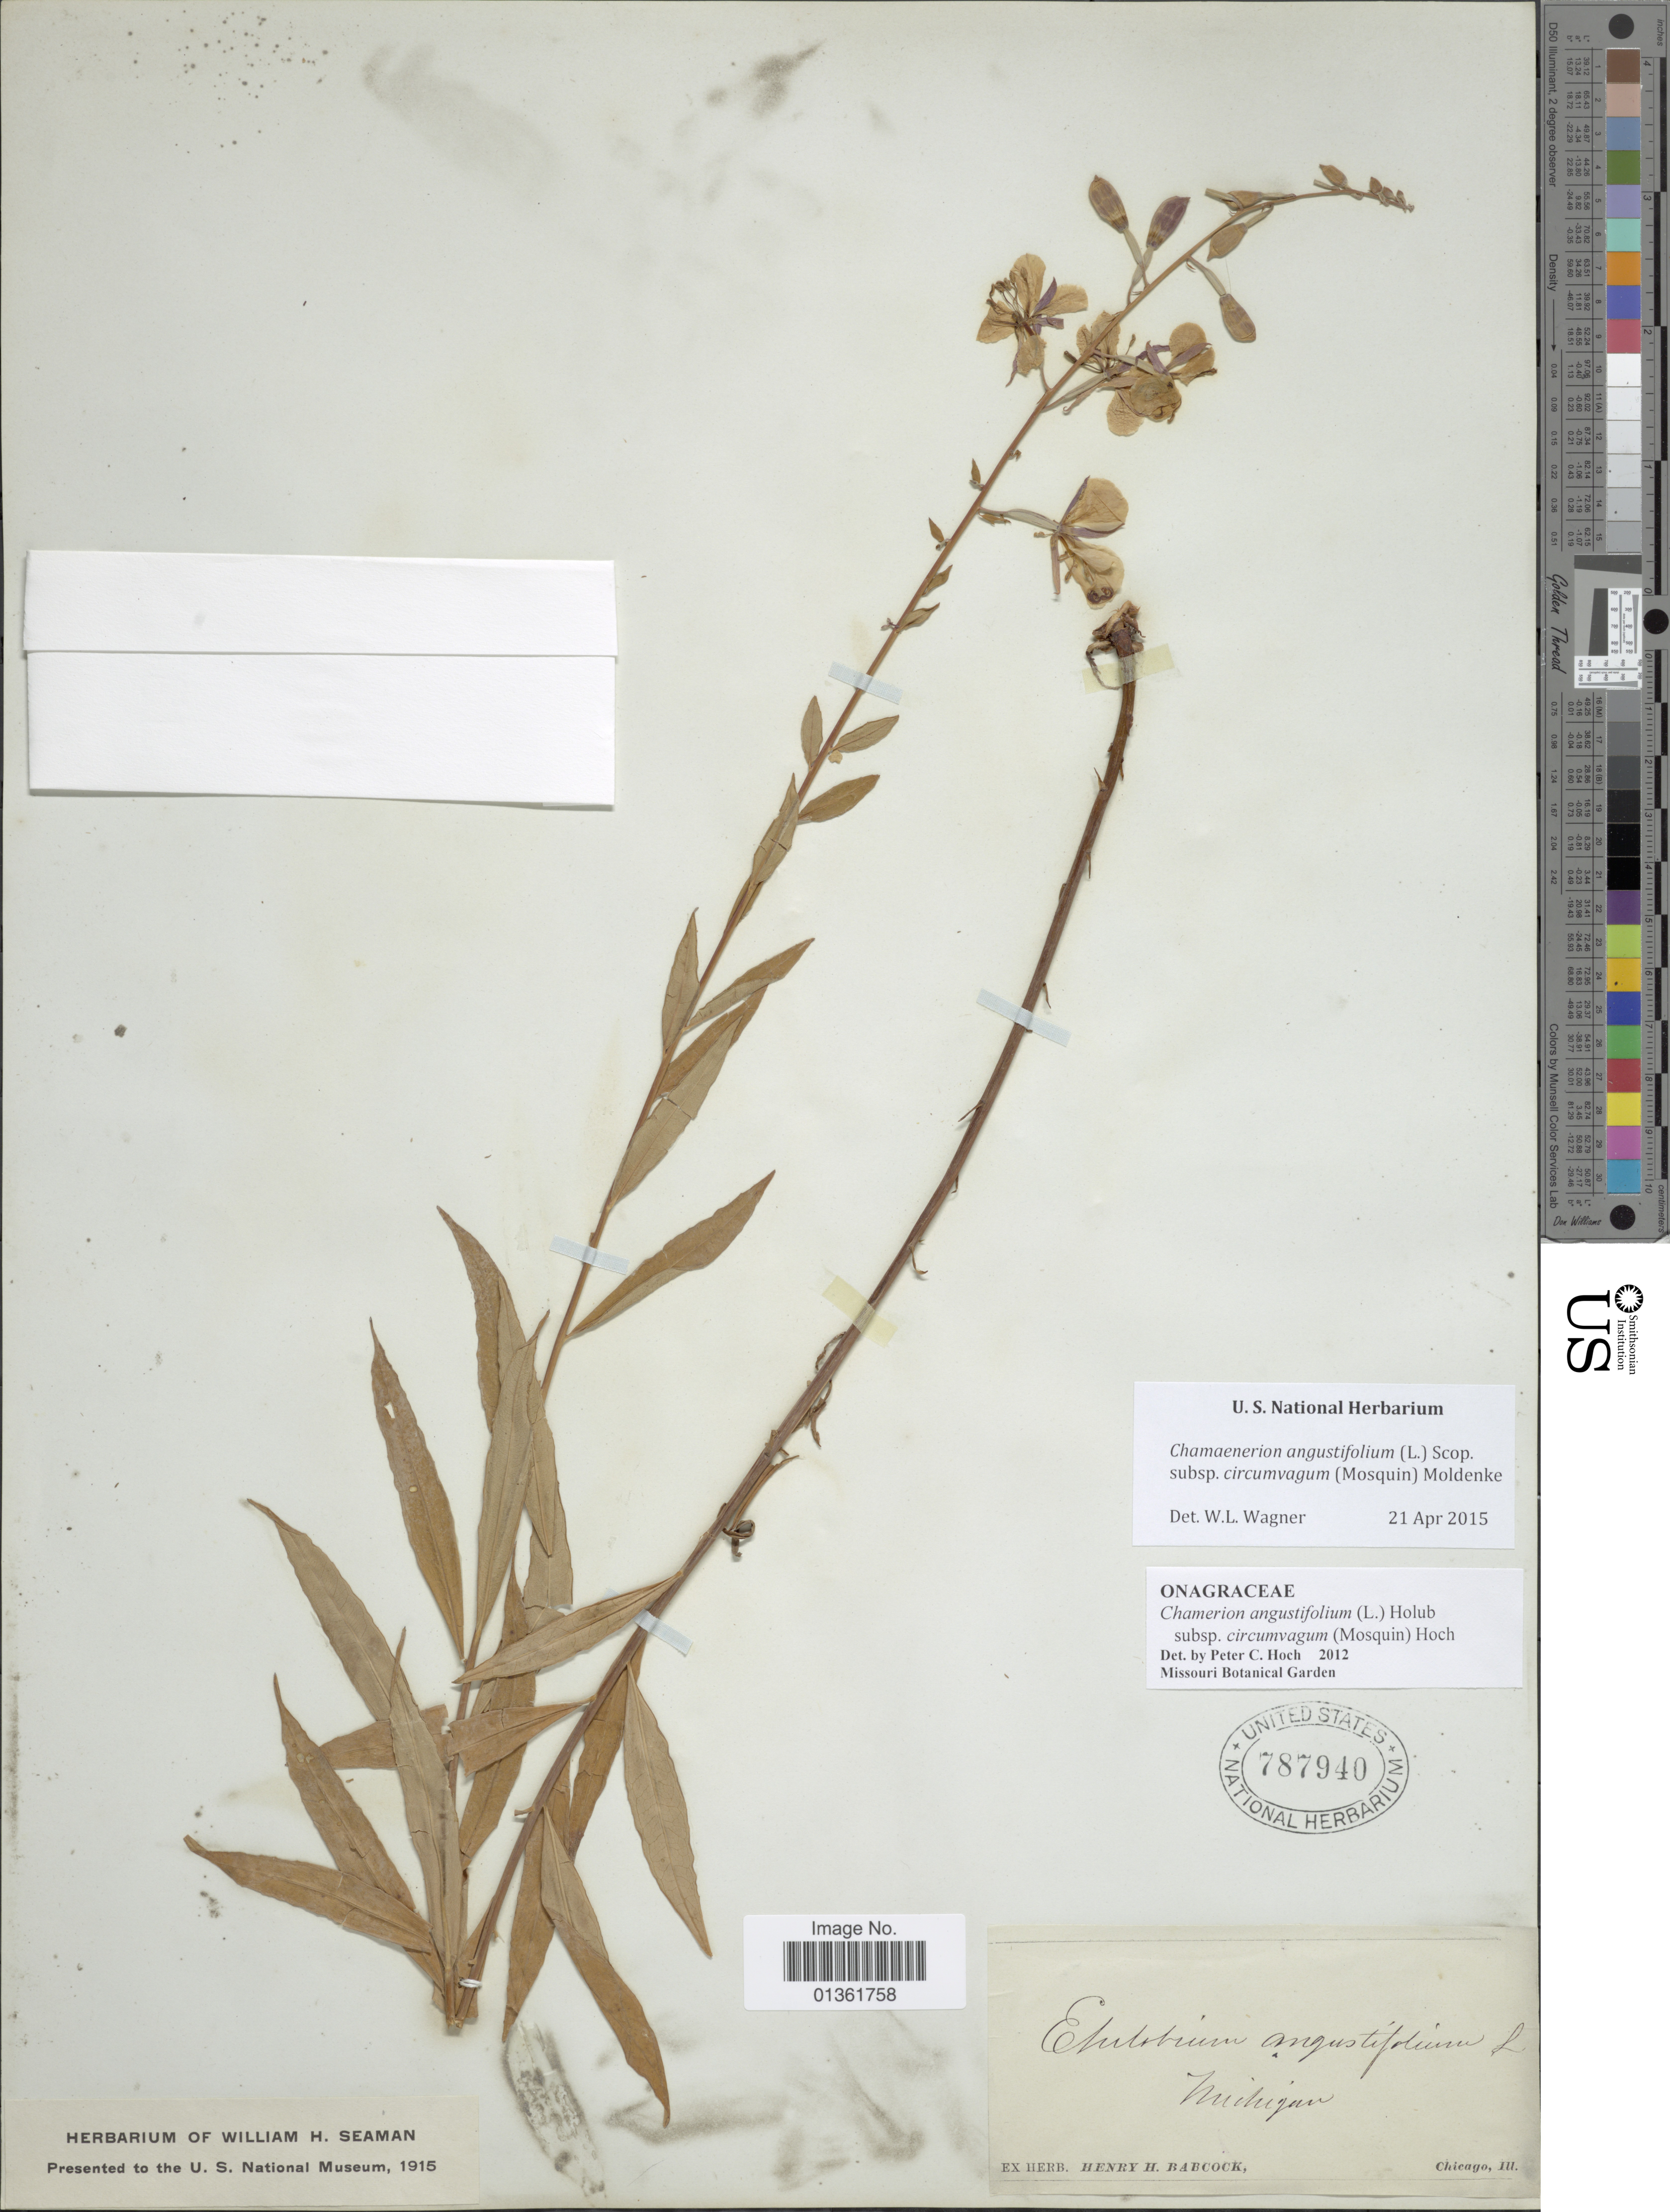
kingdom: Plantae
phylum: Tracheophyta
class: Magnoliopsida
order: Myrtales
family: Onagraceae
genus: Chamaenerion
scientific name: Chamaenerion angustifolium subsp. circumvagum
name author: (Mosquin) Moldenke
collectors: H. Babcock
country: United States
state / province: Michigan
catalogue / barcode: US 787940